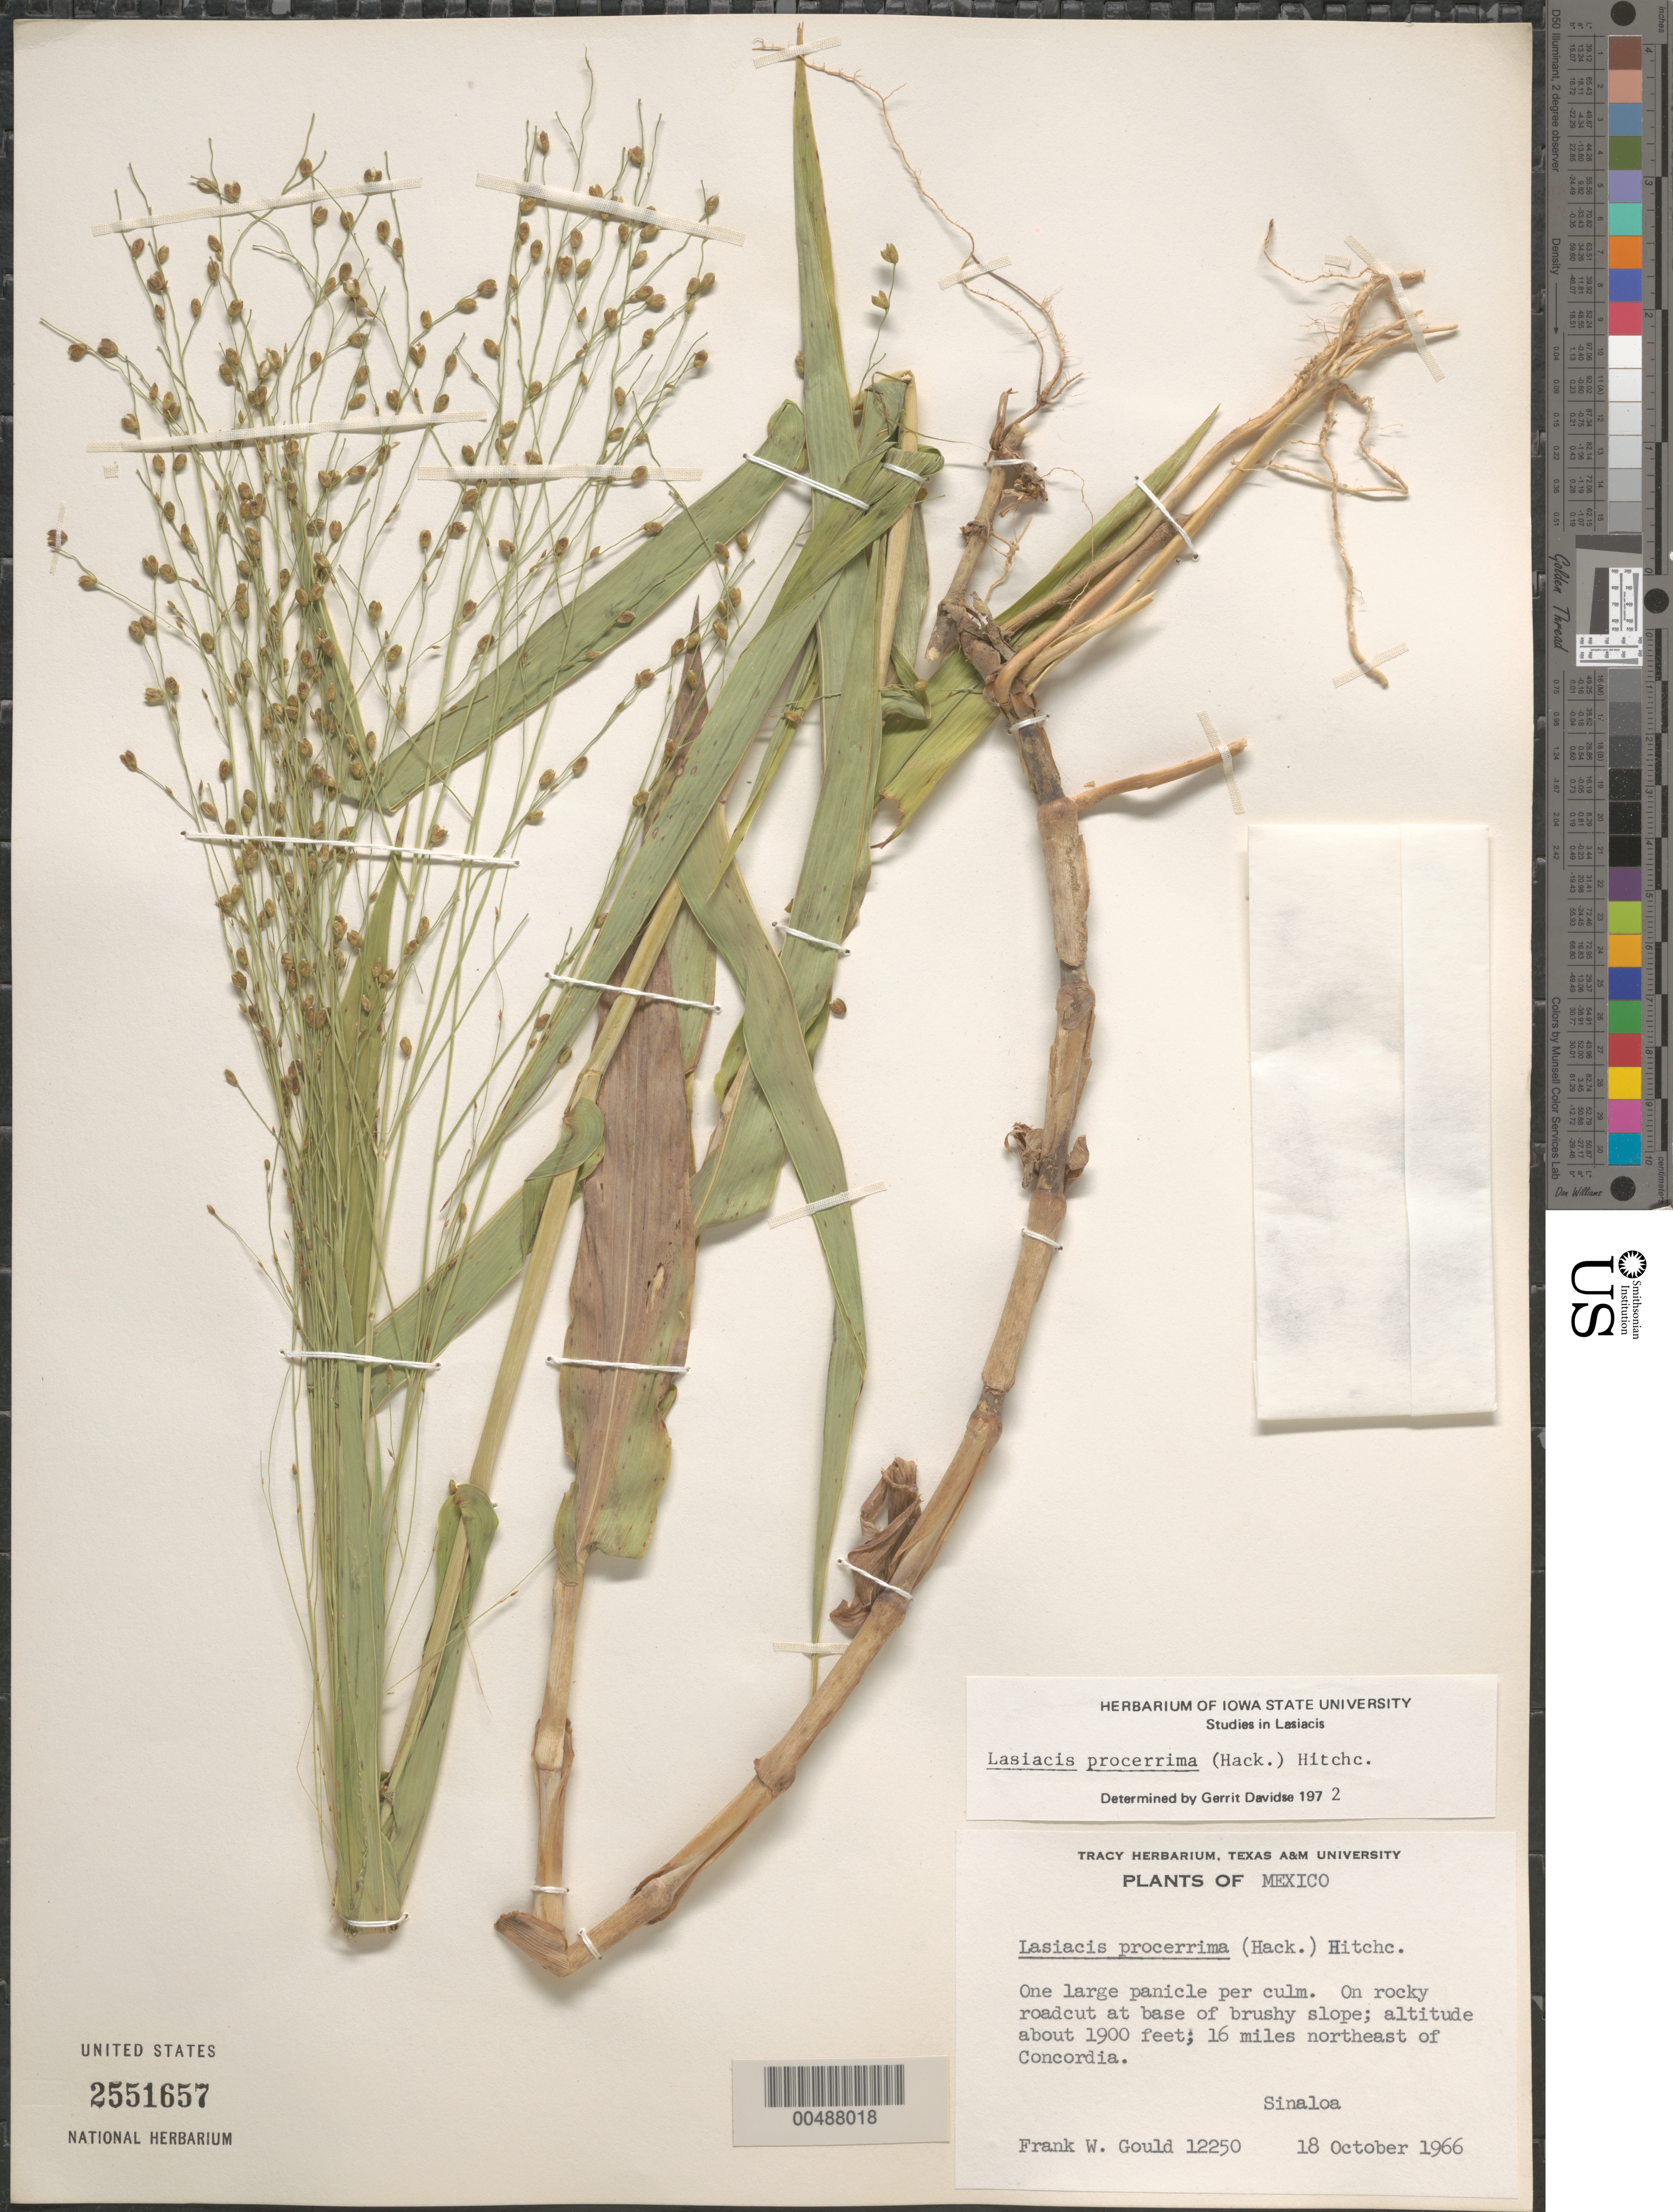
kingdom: Plantae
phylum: Tracheophyta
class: Liliopsida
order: Poales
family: Poaceae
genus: Lasiacis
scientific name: Lasiacis procerrima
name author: (Hack.) Hitchc.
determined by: Davidse, Gerrit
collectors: F. W. Gould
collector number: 12250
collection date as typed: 18 Oct 1966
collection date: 1966-10-18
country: Mexico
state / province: Sinaloa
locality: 16 mi NE of Concordia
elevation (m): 579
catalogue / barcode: US 2551657